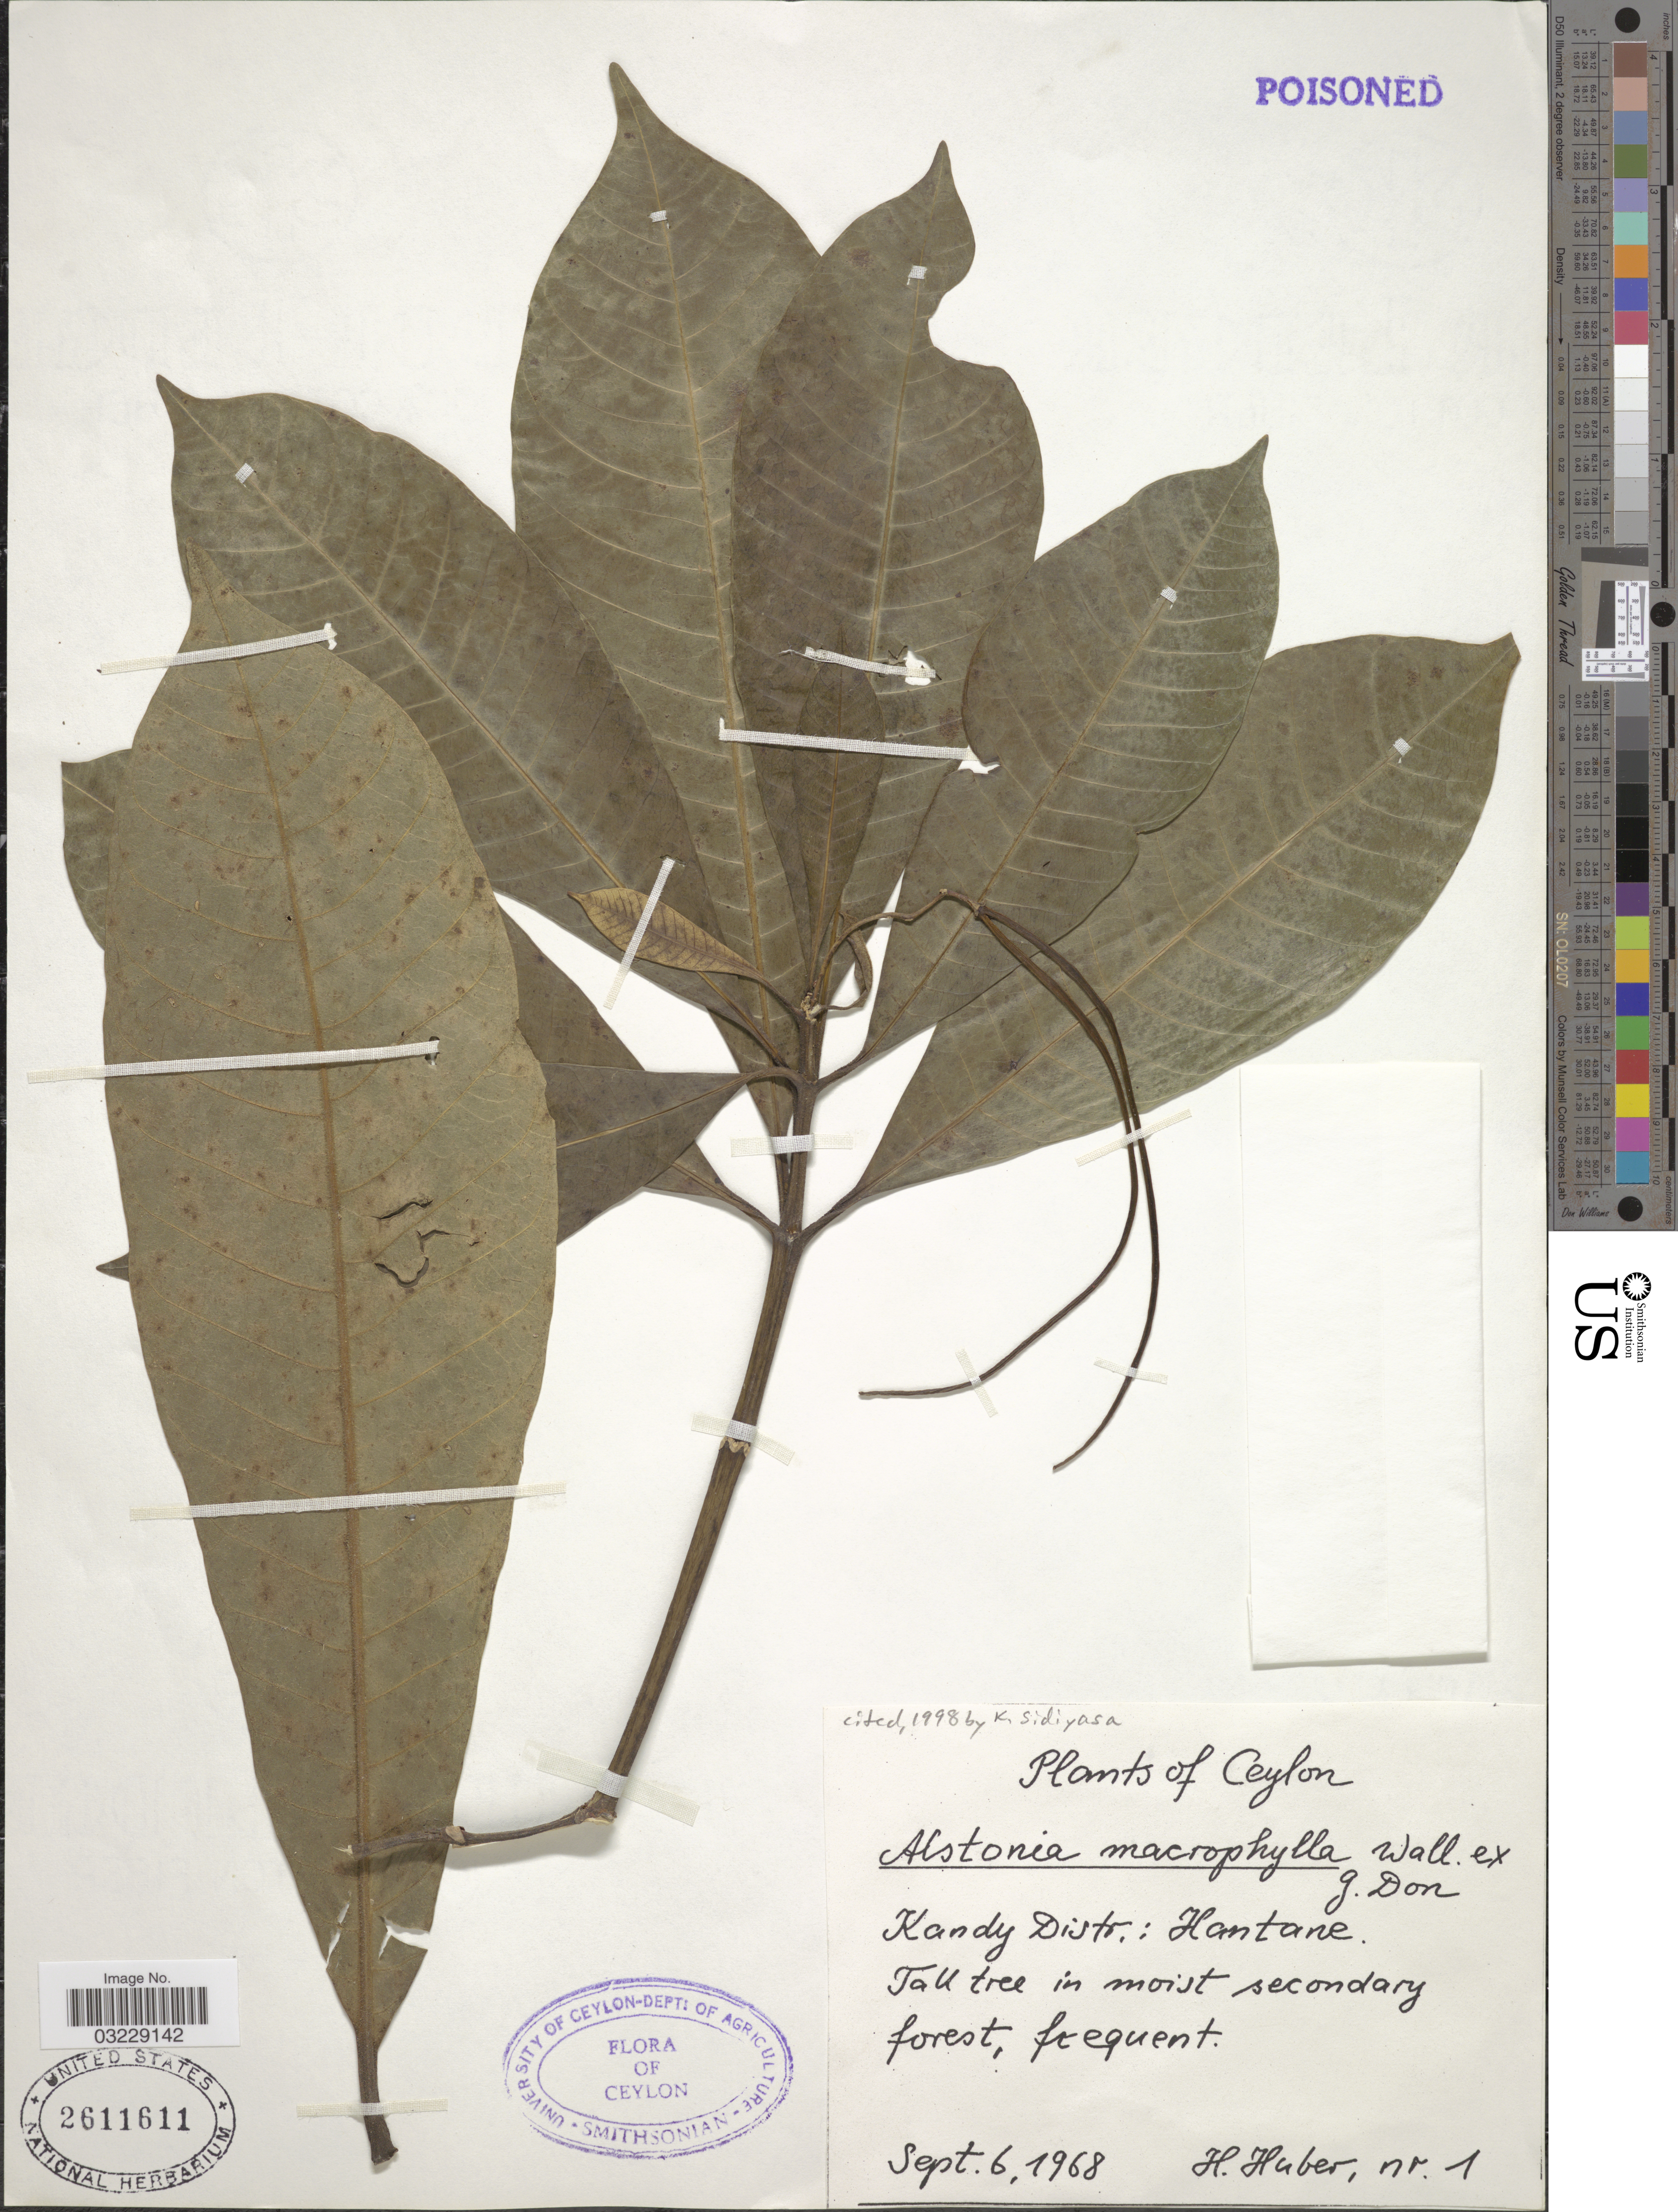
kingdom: Plantae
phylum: Tracheophyta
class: Magnoliopsida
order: Gentianales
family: Apocynaceae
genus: Alstonia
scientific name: Alstonia macrophylla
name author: Wall. ex G. Don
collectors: H. Huber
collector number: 1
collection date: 1968-09-06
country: Sri Lanka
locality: Ceylon. Kandy Distr.: Hantane.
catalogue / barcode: US 2611611